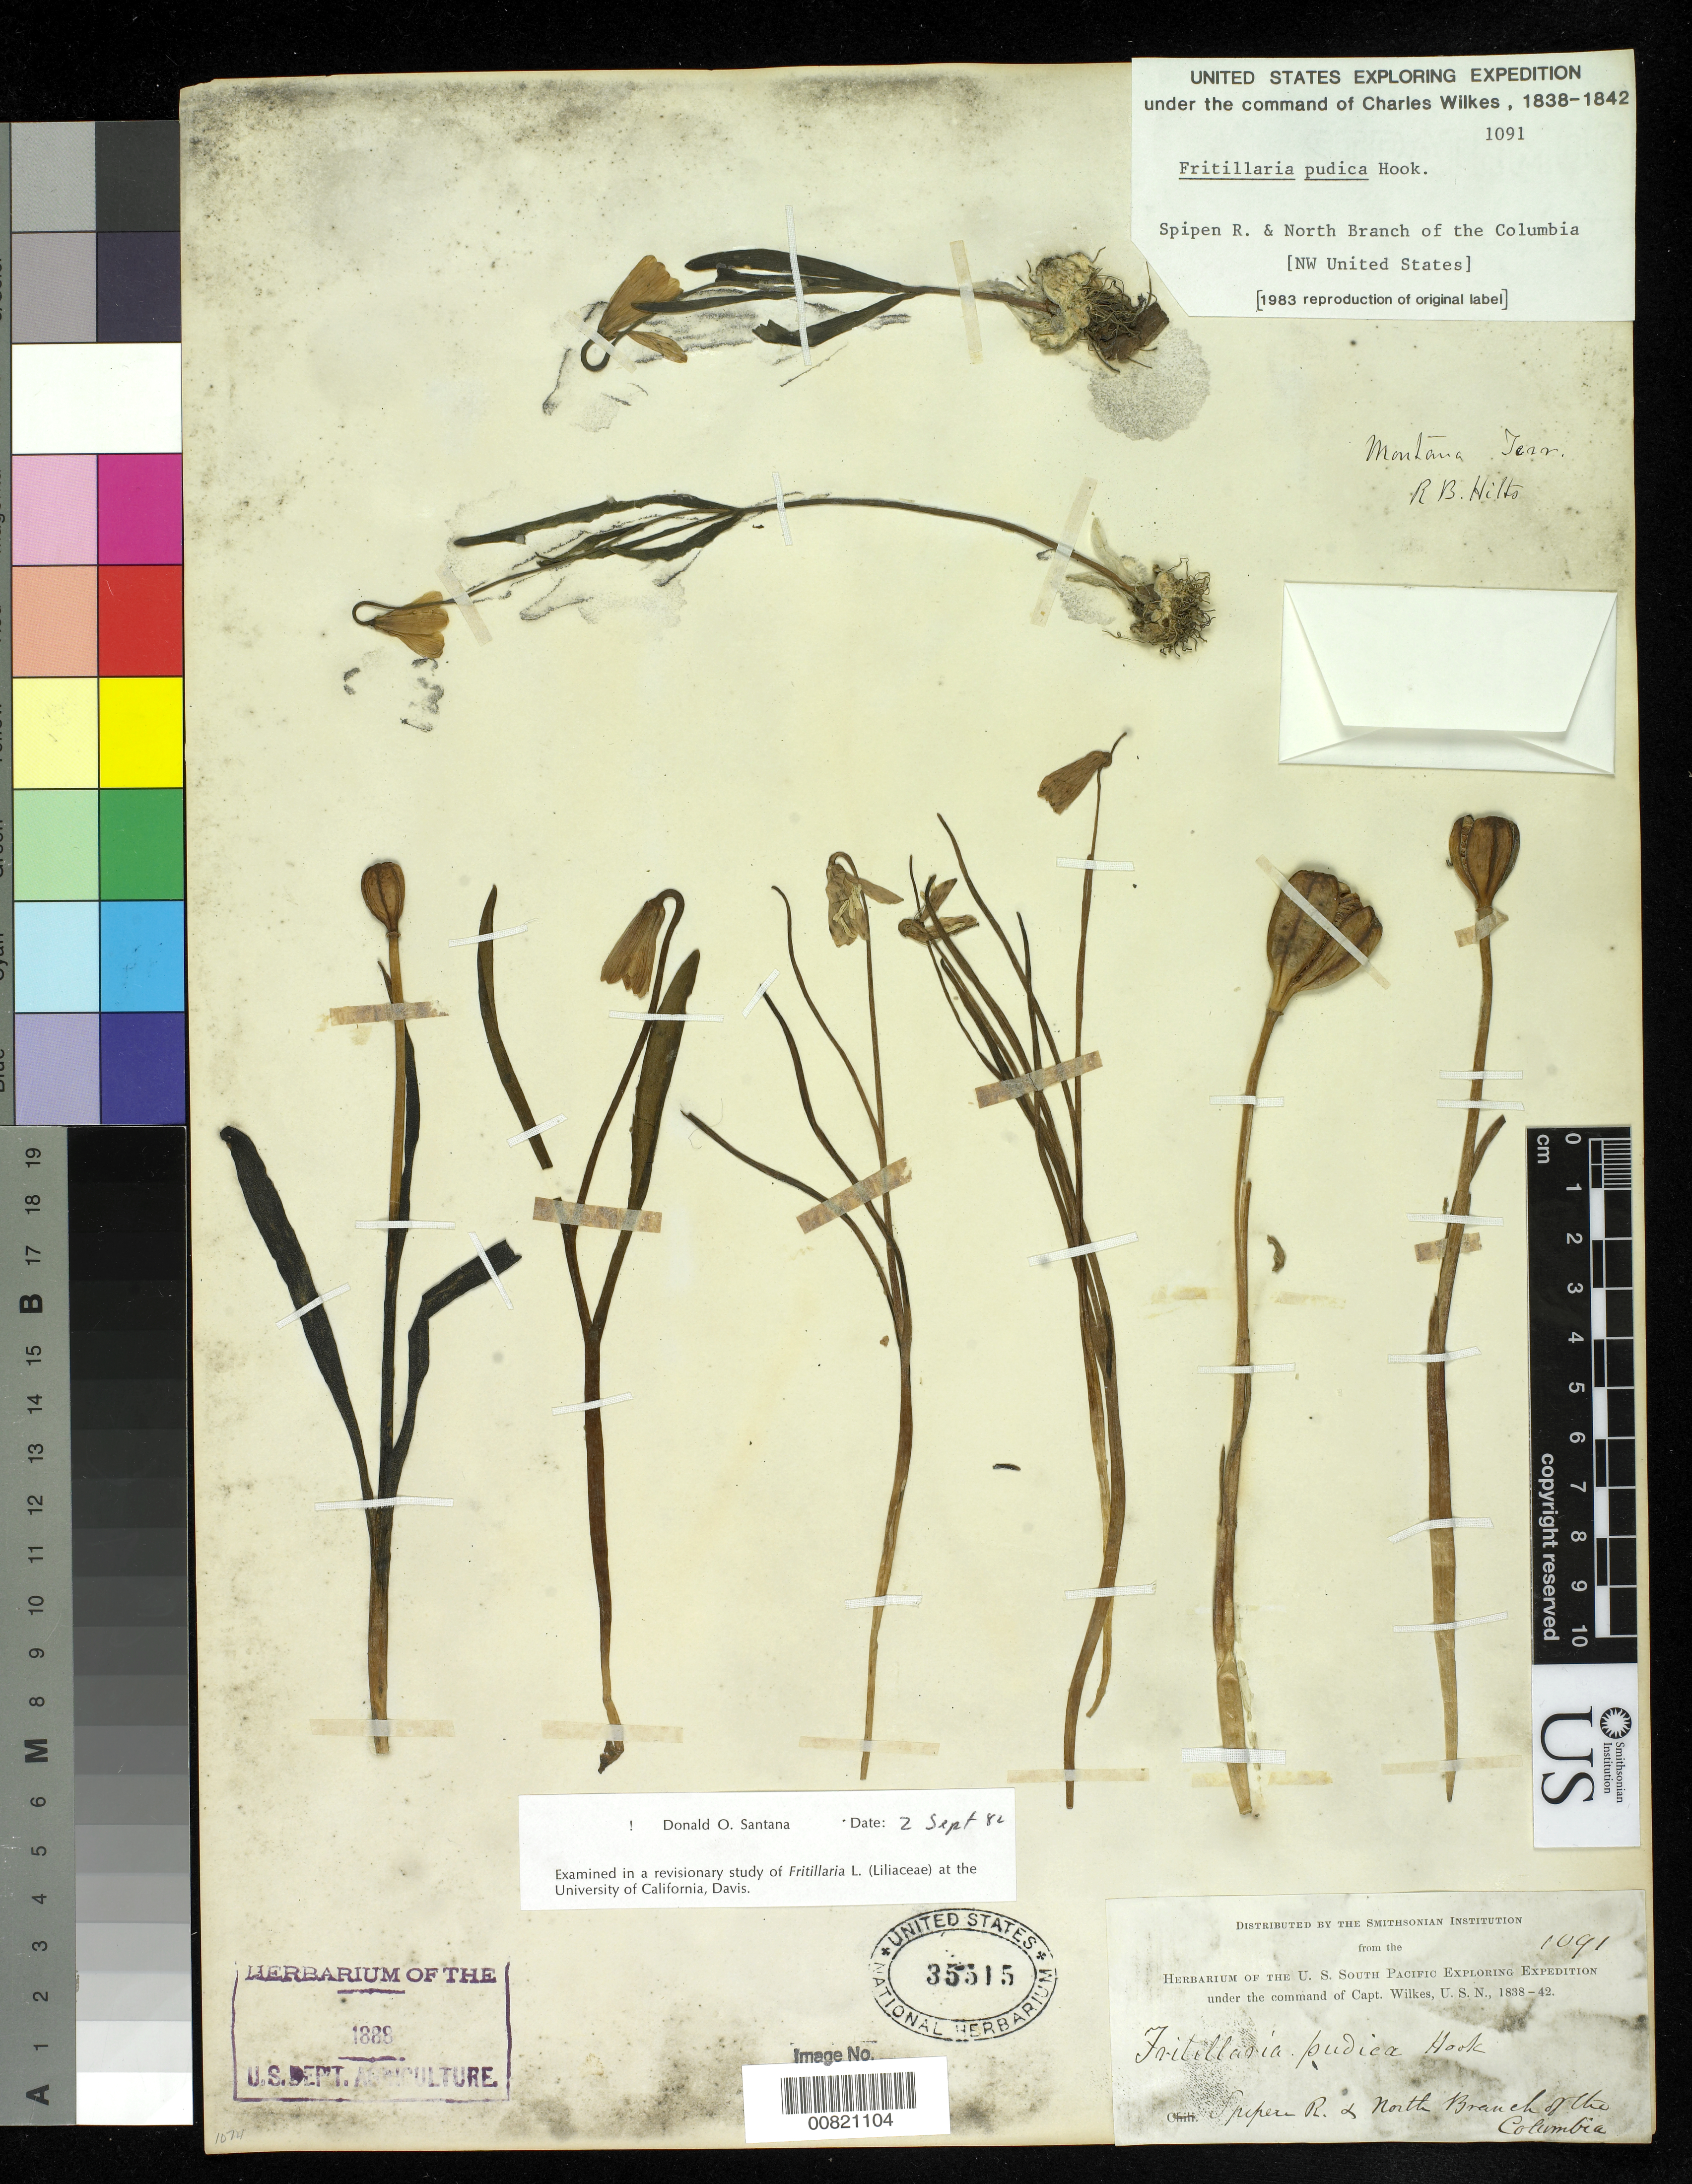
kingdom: Plantae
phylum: Tracheophyta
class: Liliopsida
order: Liliales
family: Liliaceae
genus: Fritillaria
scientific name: Fritillaria pudica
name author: (Pursh) Spreng.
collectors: Wilkes Explor. Exped.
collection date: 1838/1842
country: United States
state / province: Washington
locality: Spipen River & North Branch of the Columbia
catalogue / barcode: US 35515